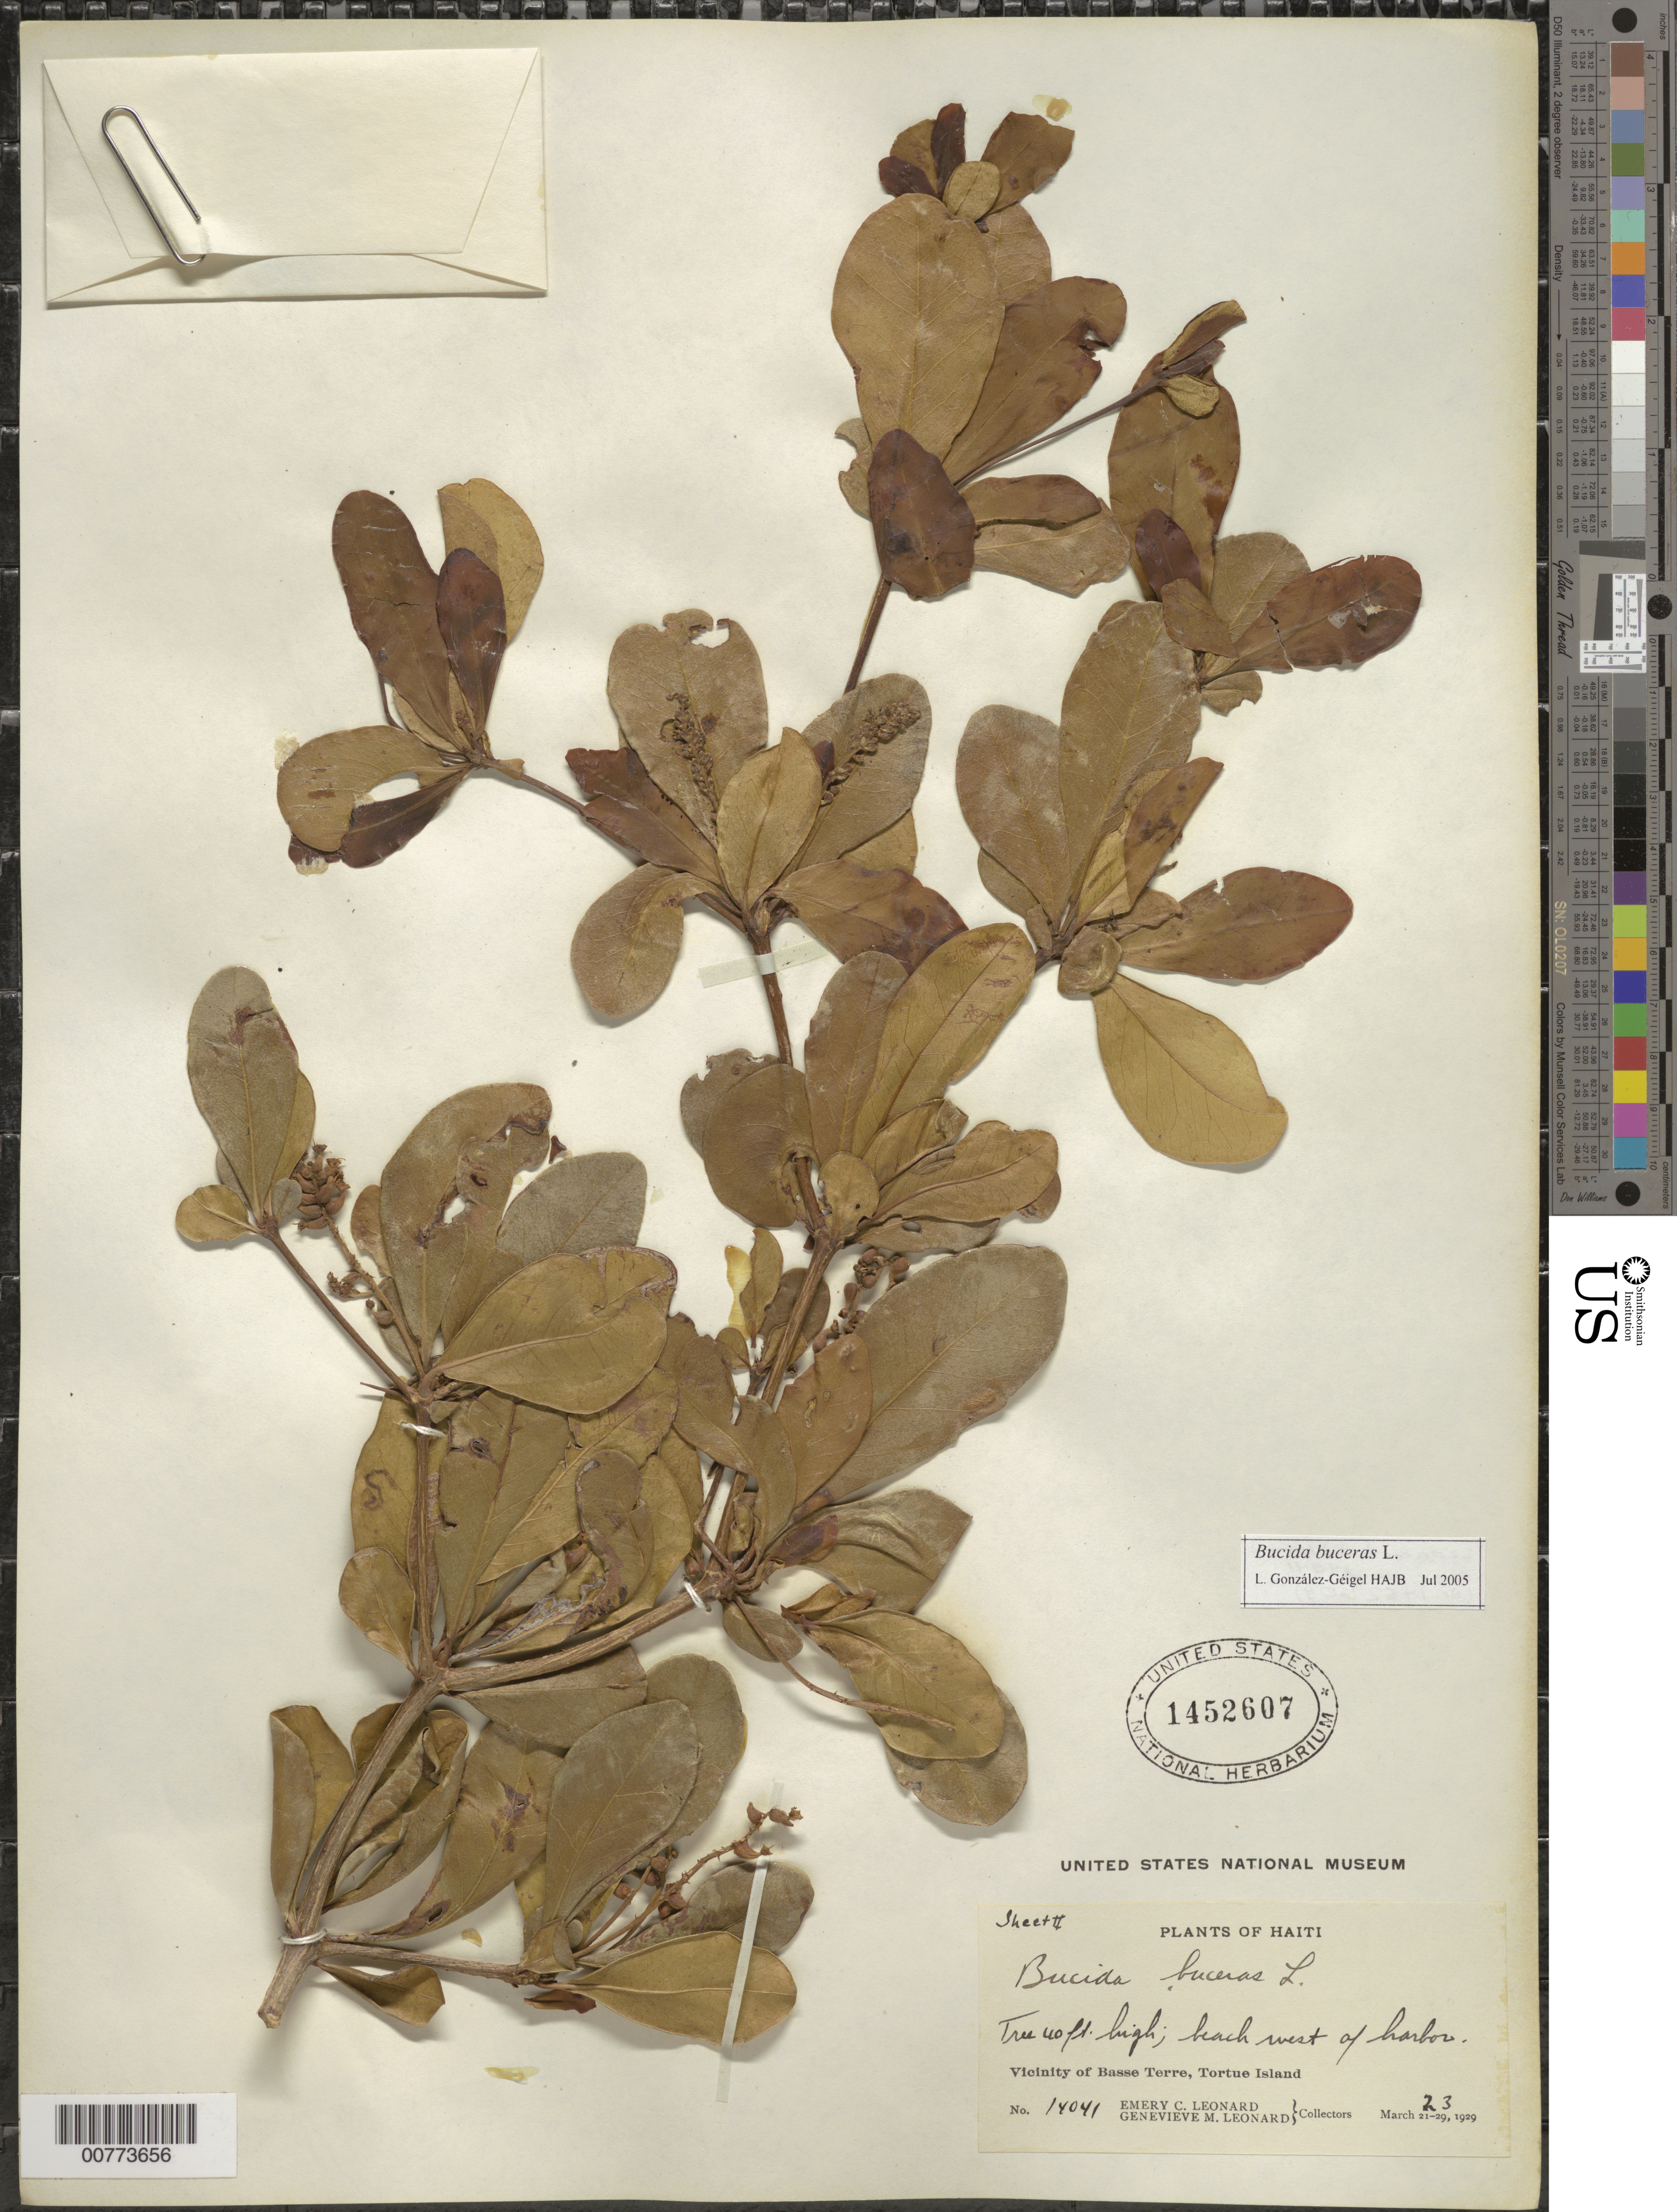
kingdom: Plantae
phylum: Tracheophyta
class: Magnoliopsida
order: Myrtales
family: Combretaceae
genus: Terminalia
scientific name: Terminalia buceras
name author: (L.) C. Wright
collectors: E. C. Leonard & G. M. Leonard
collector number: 14041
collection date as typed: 23 Mar 1929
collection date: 1929-03-23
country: Haiti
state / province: Nord-Óuest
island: Île de la Tortue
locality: Tortue Island, vicinity of La Vallée, west of harbor.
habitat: Beach.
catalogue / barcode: US 1452607